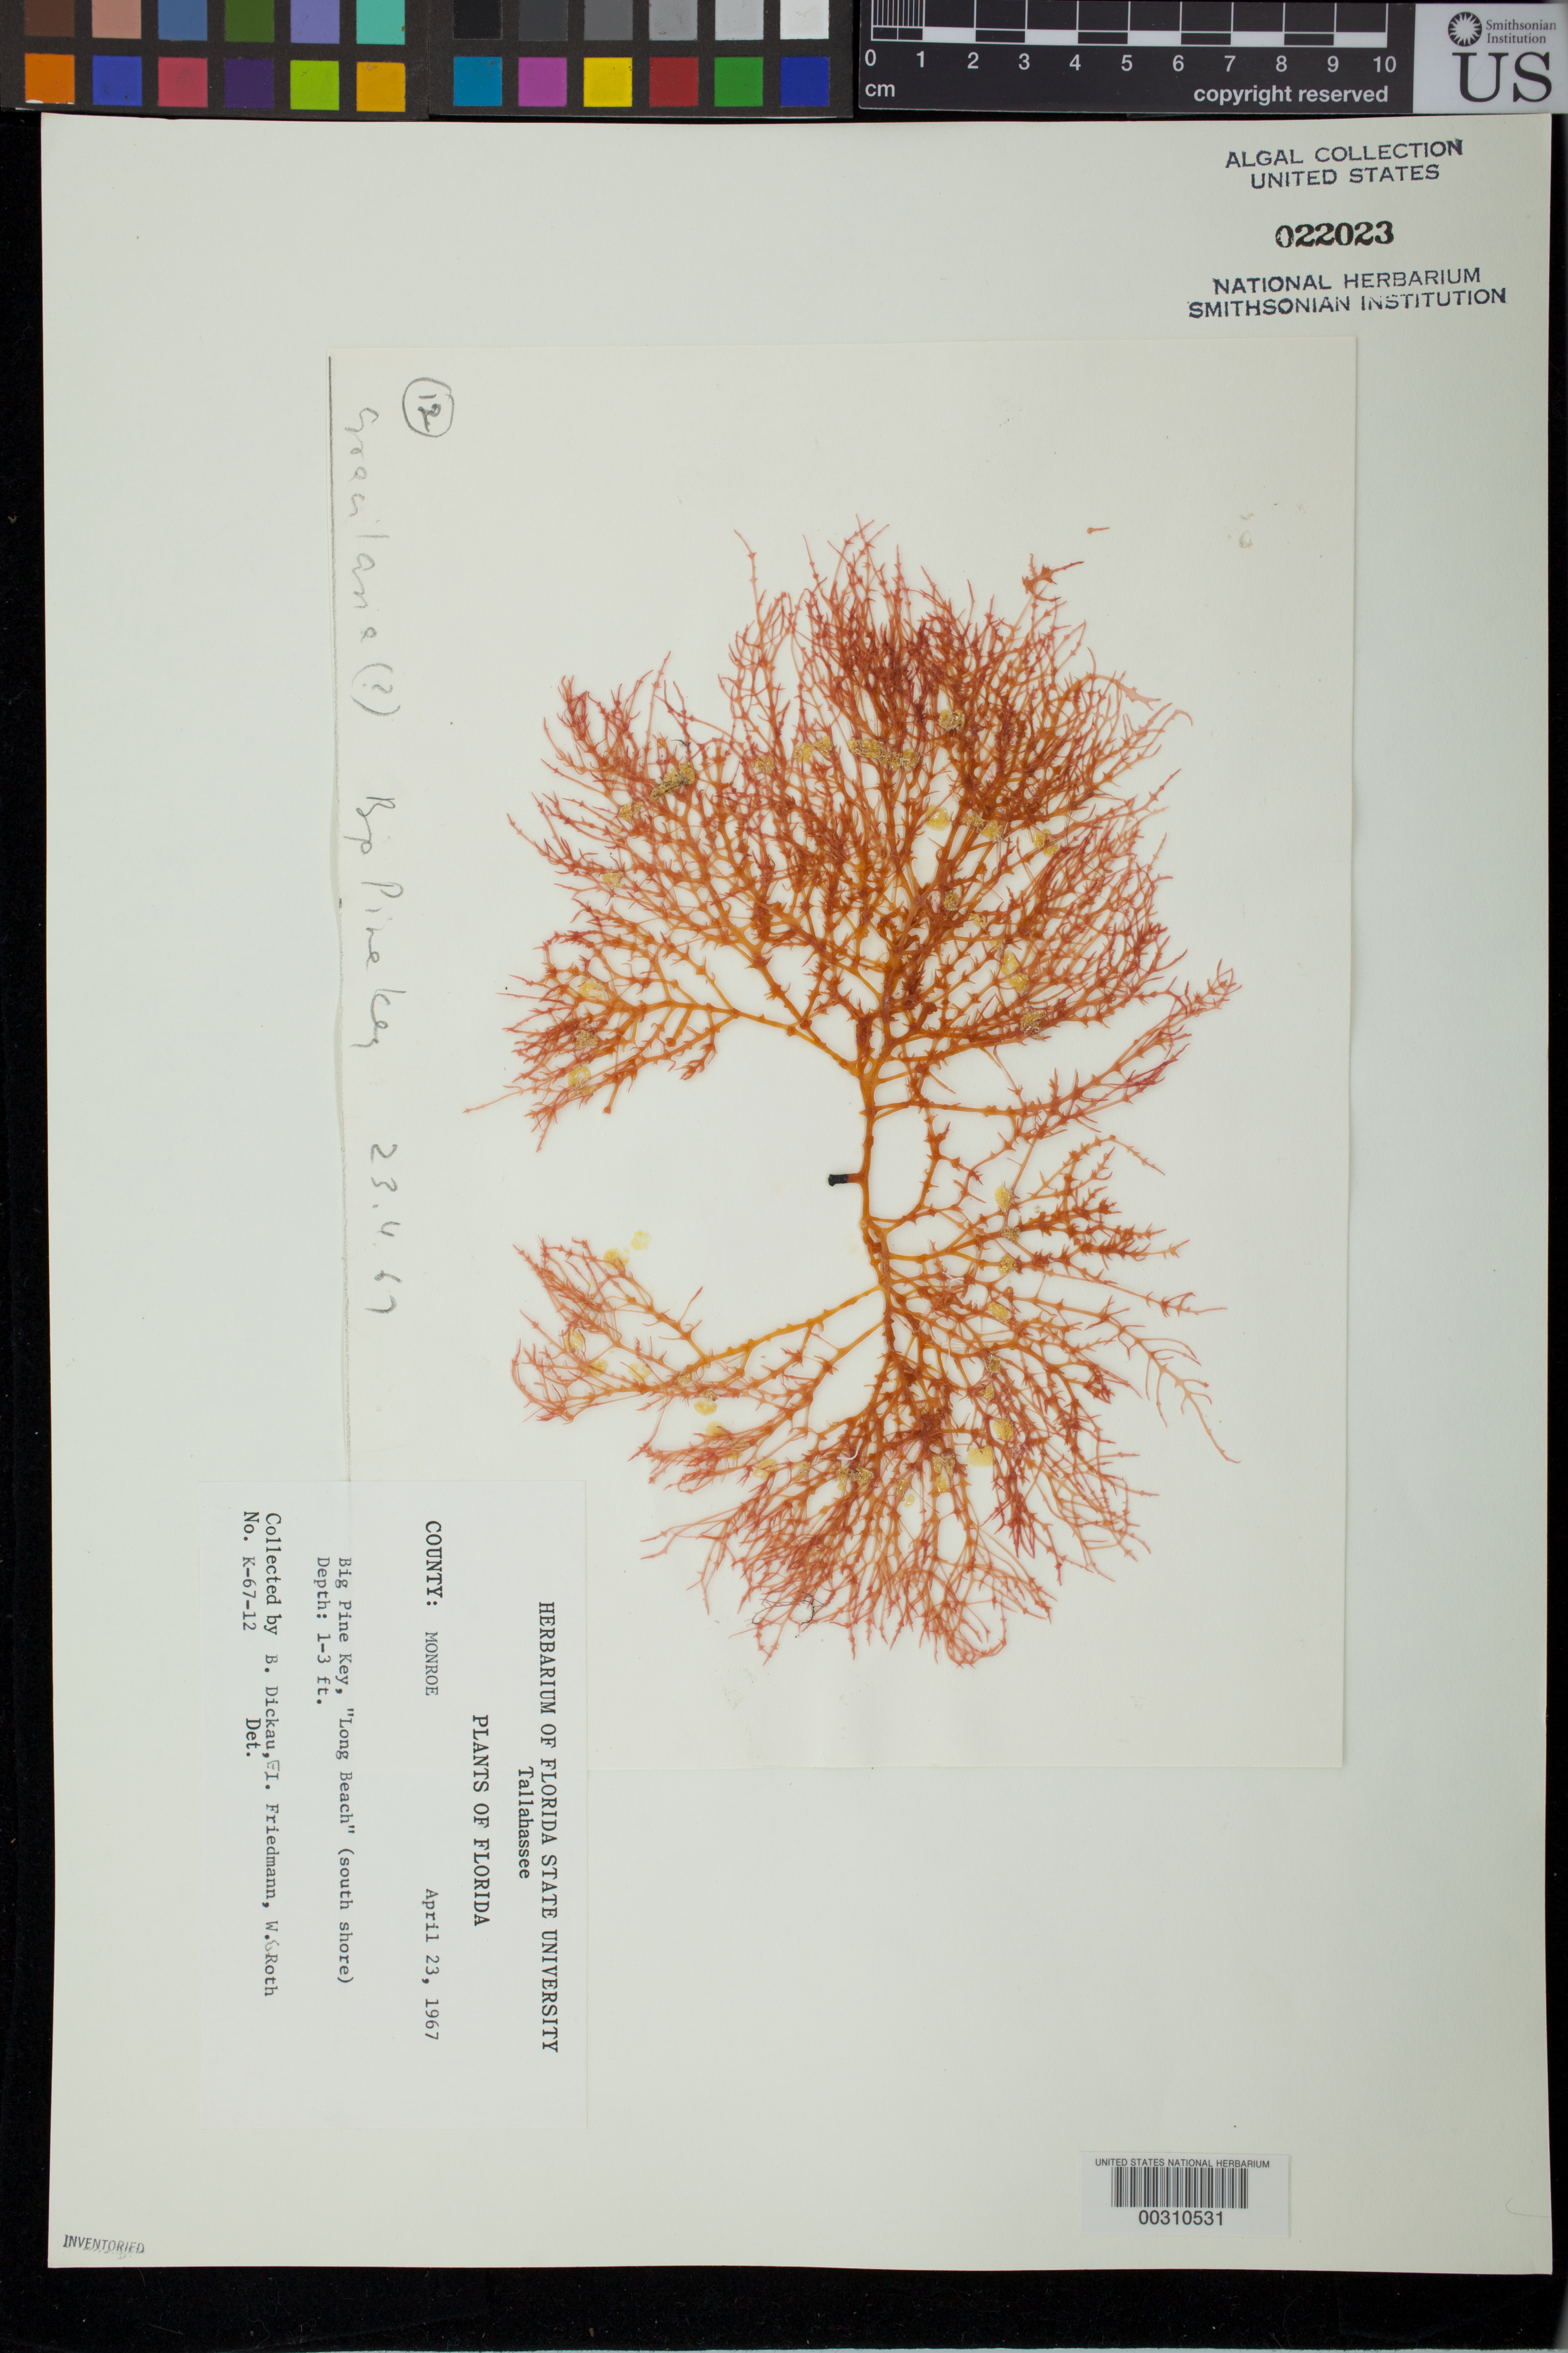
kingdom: Plantae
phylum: Rhodophyta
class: Florideophyceae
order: Gigartinales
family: Solieriaceae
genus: Eucheumatopsis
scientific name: Eucheumatopsis isiformis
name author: (C. Agardh) M.L. Núñez-Resendiz et al.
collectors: B. Dickau, E. Friedmann & W. C. Roth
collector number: K-67-12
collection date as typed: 23 Apr 1967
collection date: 1967-04-23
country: United States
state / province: Florida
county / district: Monroe County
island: Big Pine Key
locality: Long Beach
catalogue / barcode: US 22023